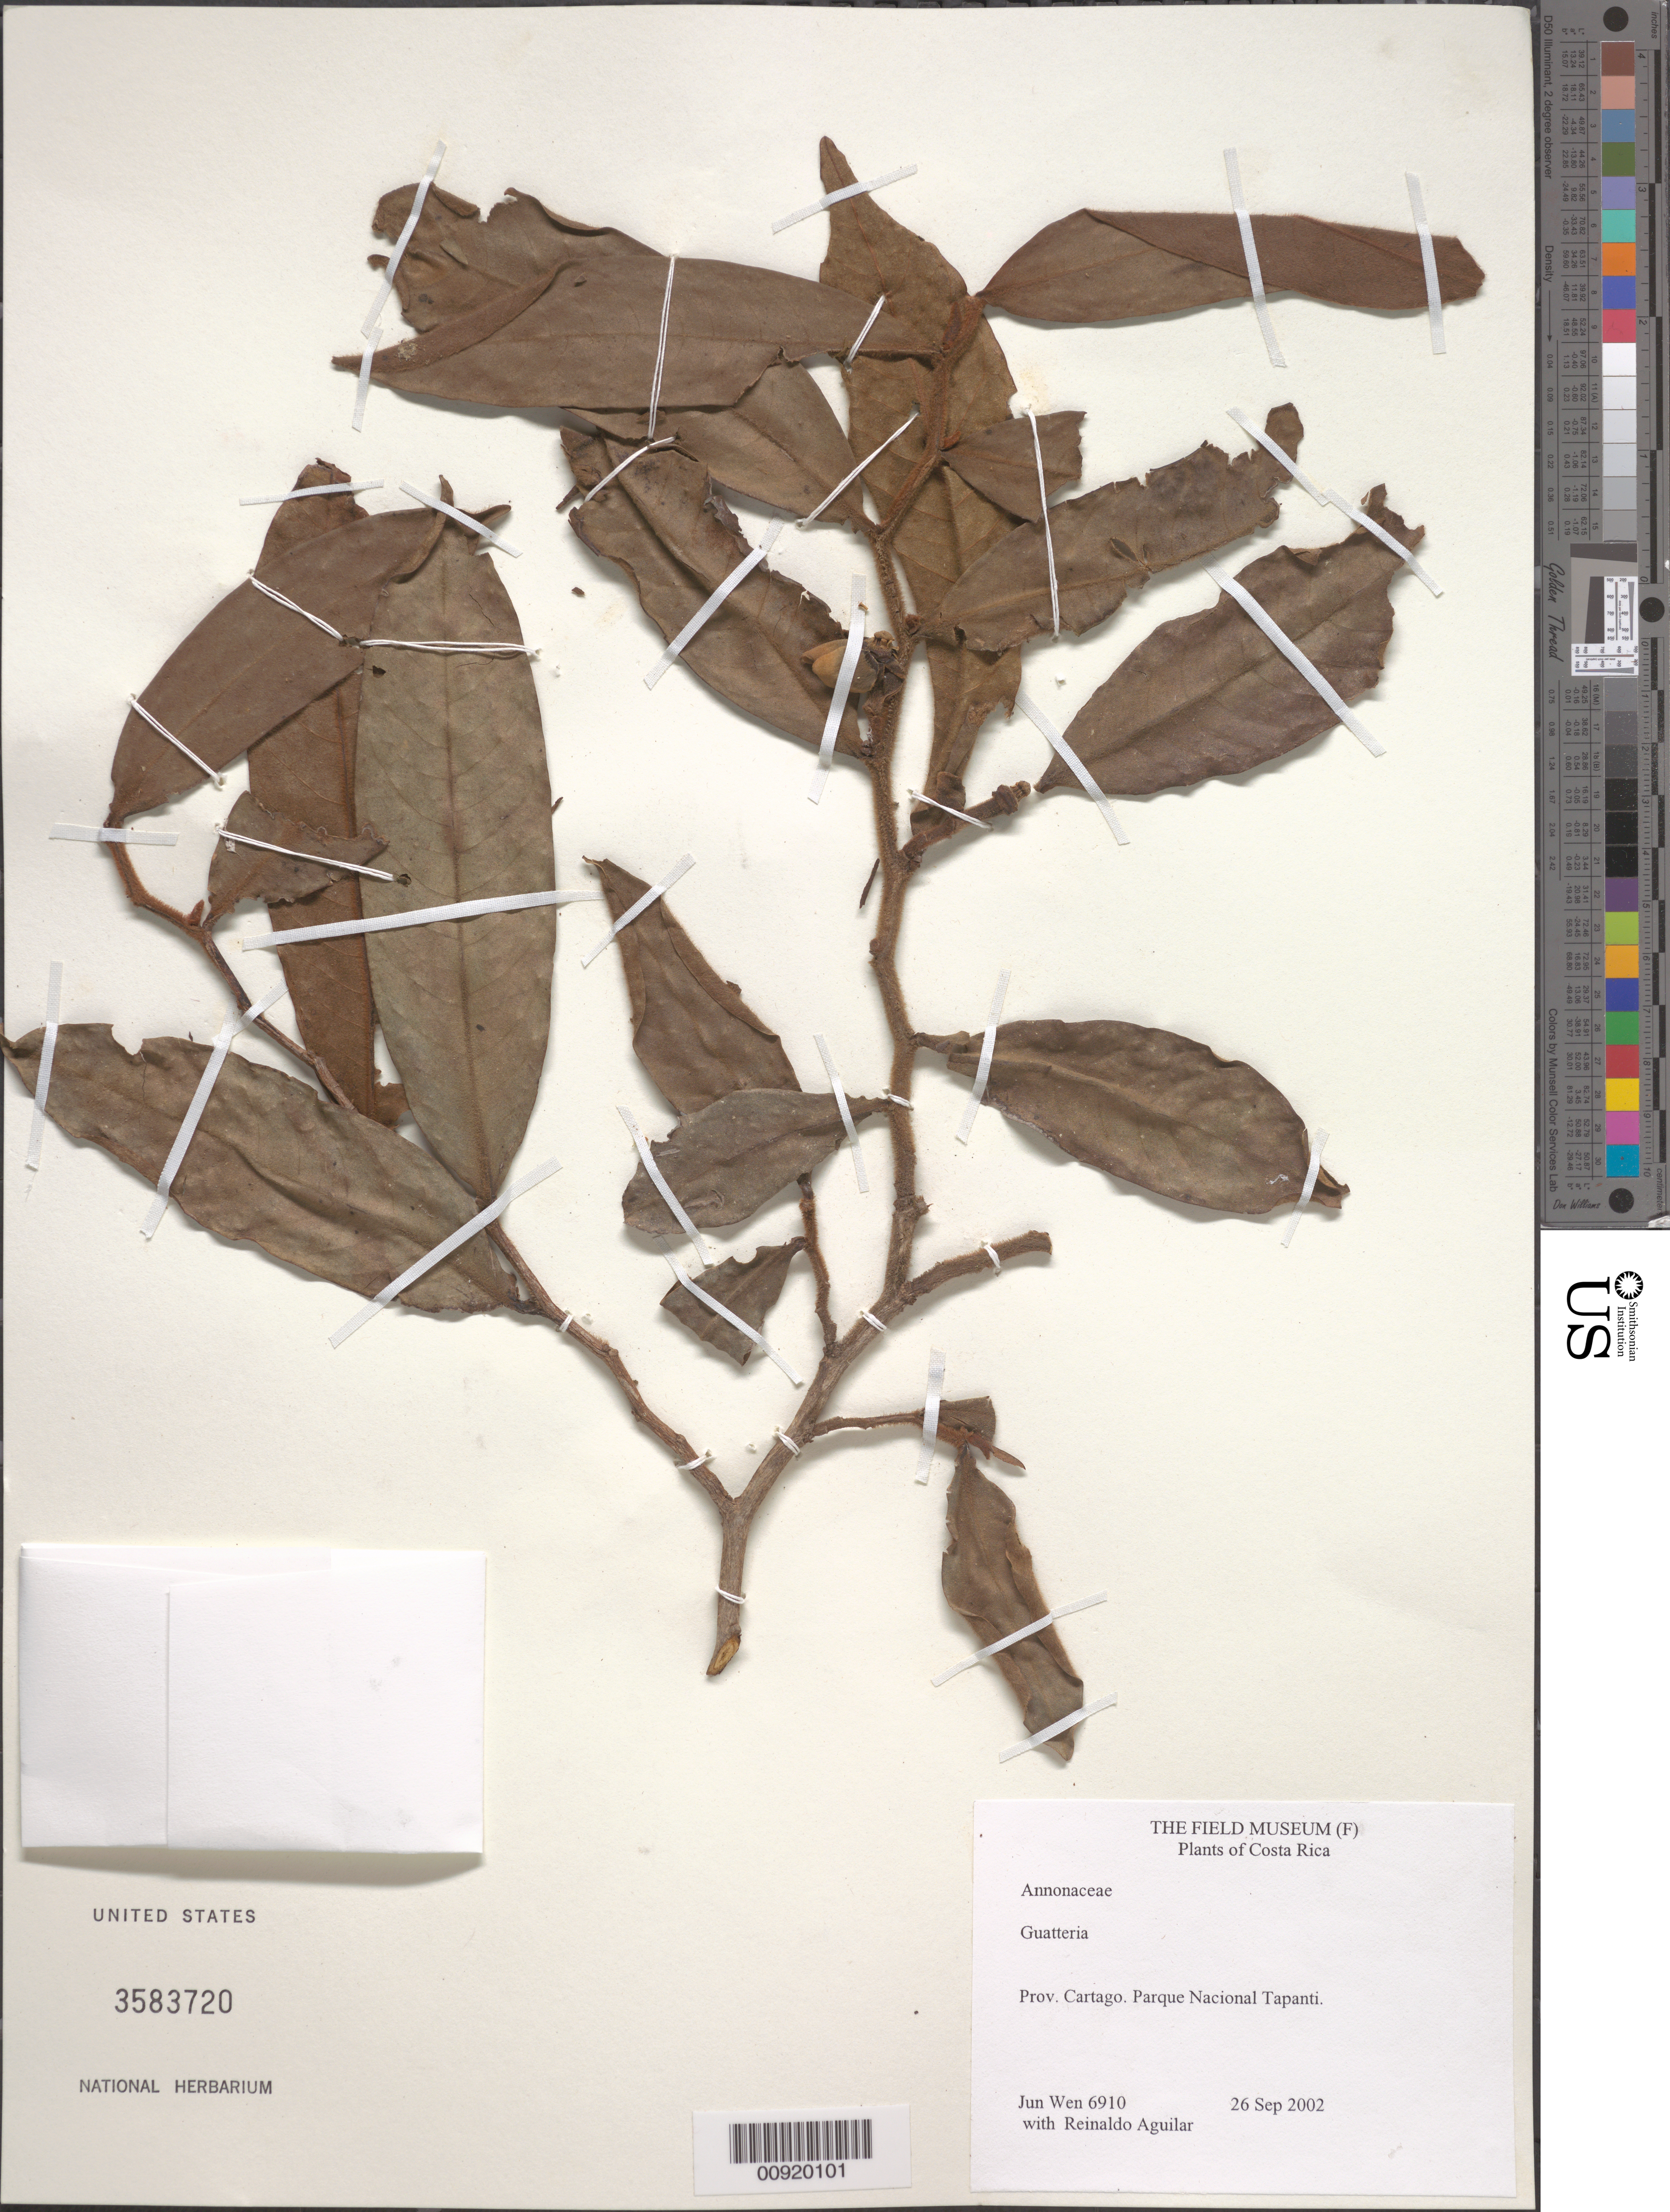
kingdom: Plantae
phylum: Tracheophyta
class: Magnoliopsida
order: Magnoliales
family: Annonaceae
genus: Guatteria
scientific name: Guatteria sp.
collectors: J. Wen & R. Aguilar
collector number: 6910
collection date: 2002-09-26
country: Costa Rica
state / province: Cartago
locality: Parque Nacional Tapanti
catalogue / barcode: US 3583720